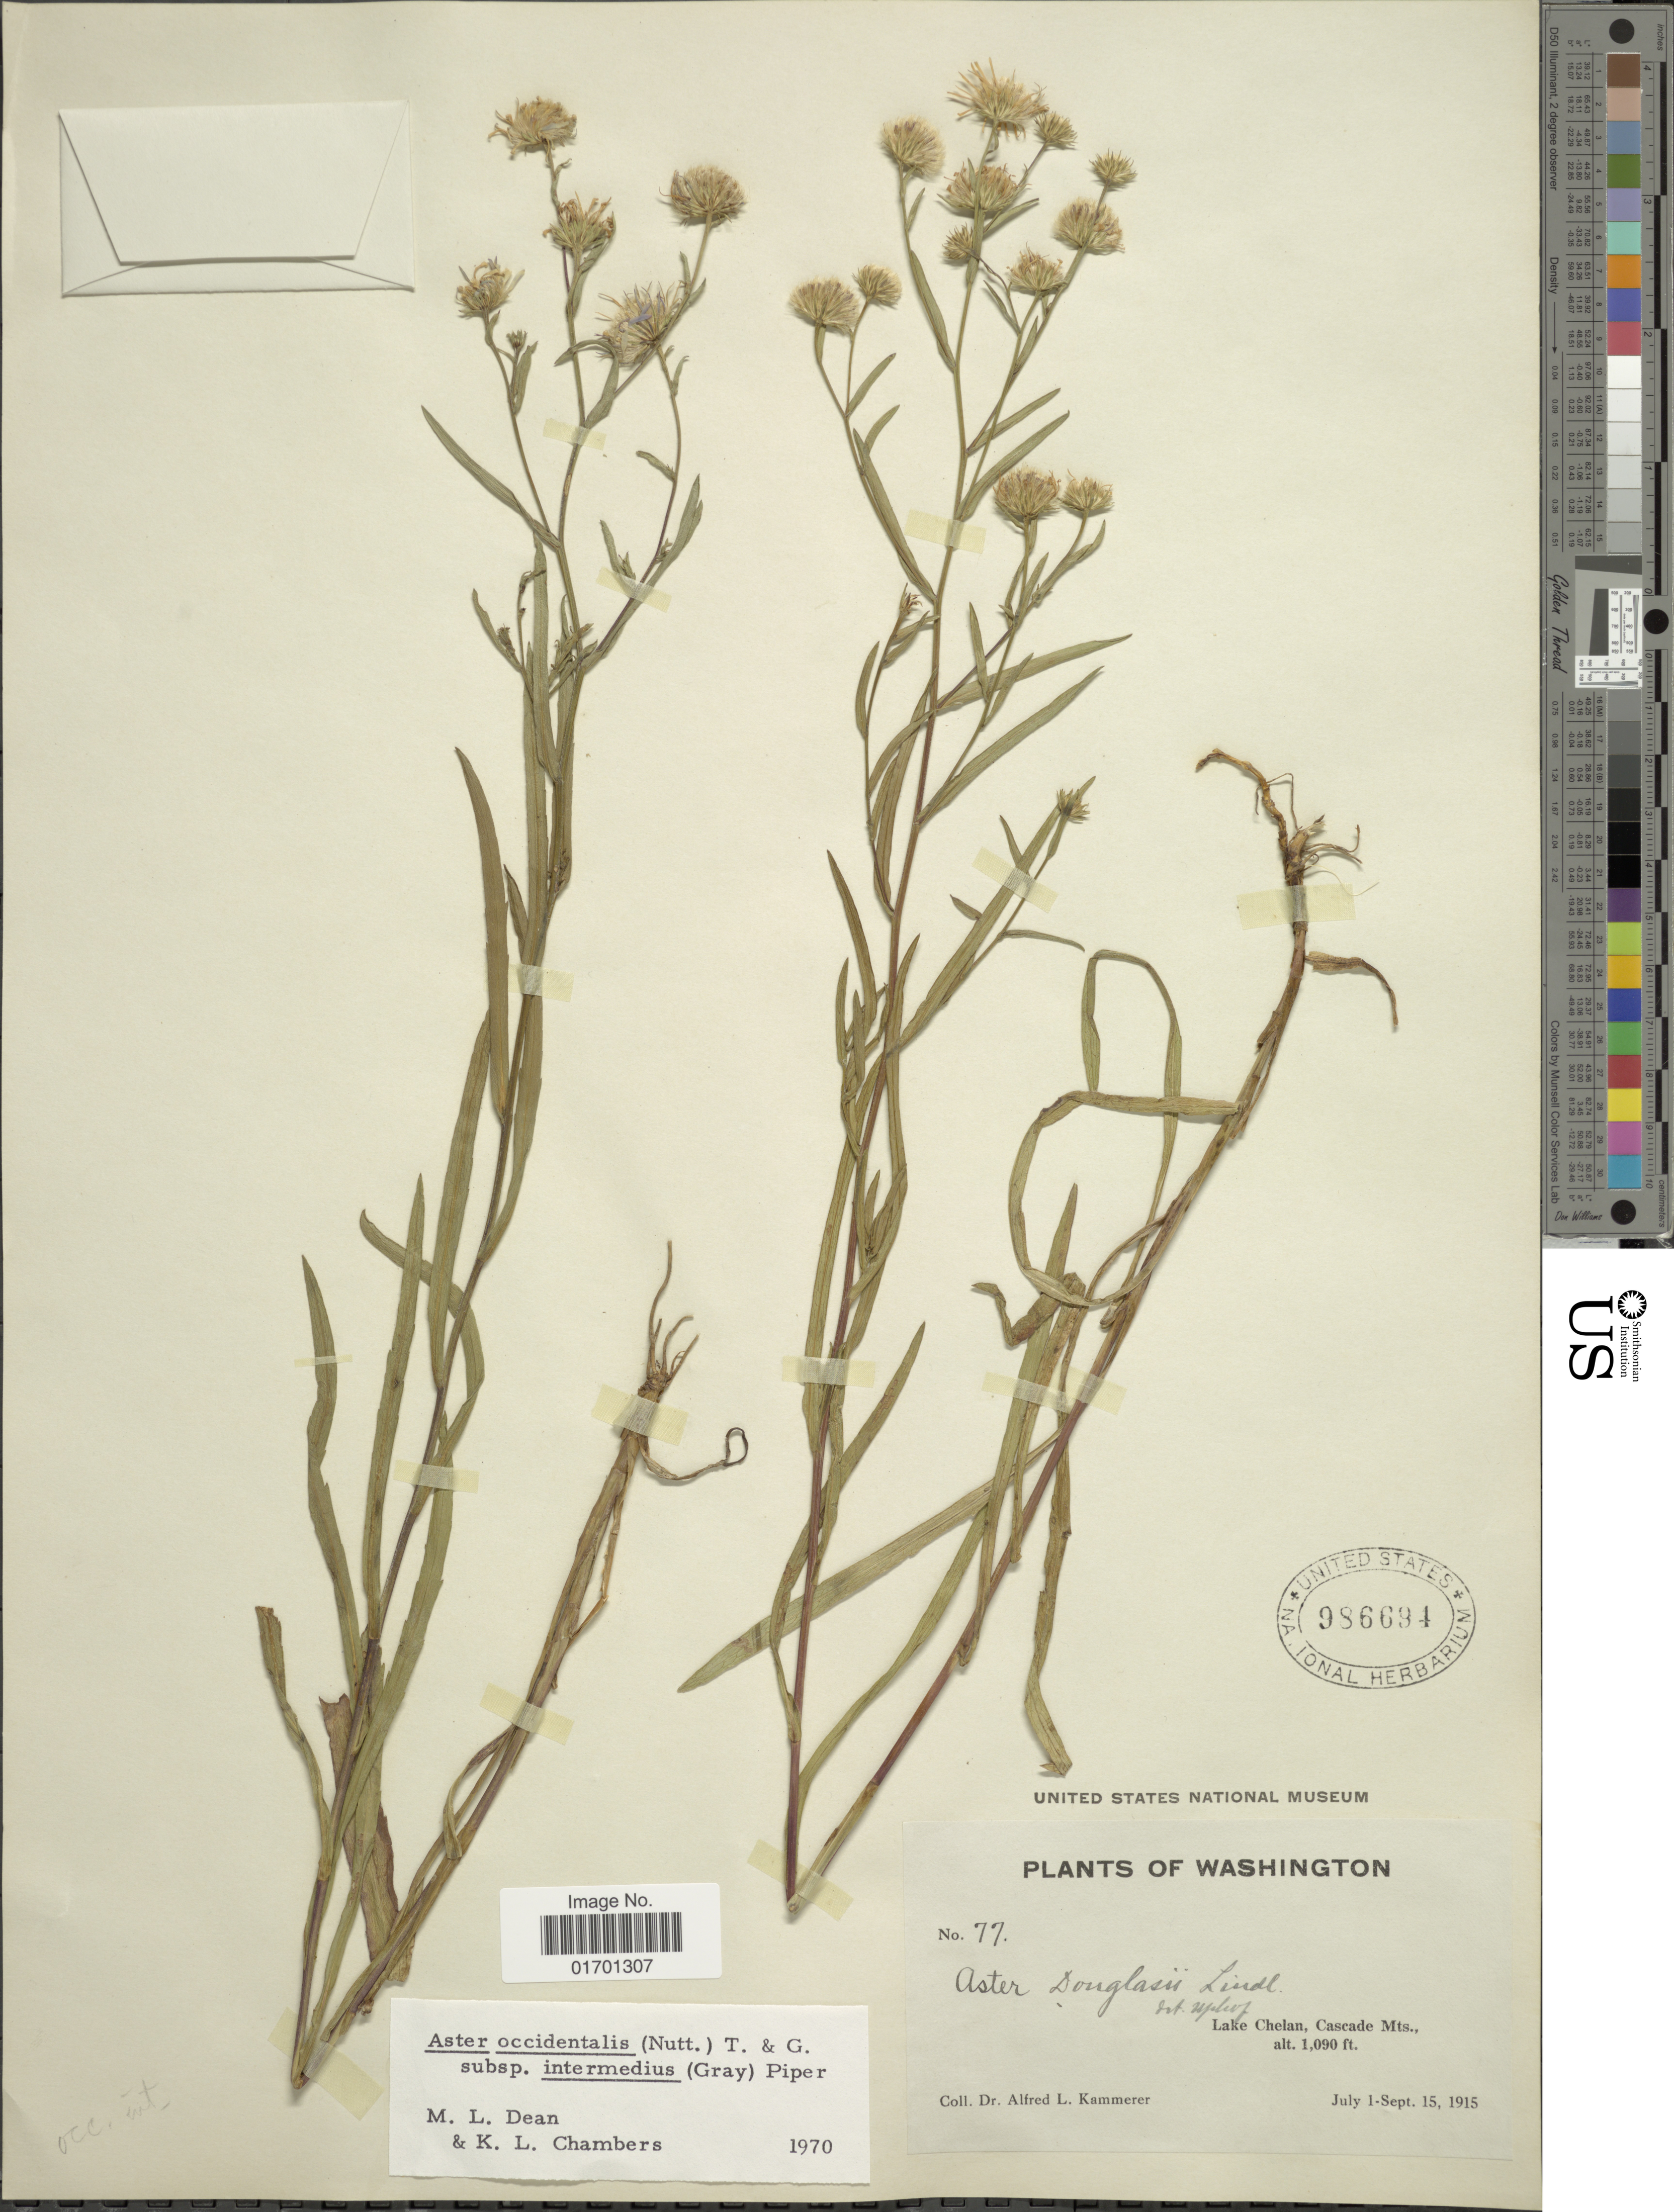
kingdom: Plantae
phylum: Tracheophyta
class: Magnoliopsida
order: Asterales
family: Asteraceae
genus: Symphyotrichum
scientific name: Symphyotrichum spathulatum var. intermedium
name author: (A. Gray) G.L. Nesom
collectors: A. Kammerer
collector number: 77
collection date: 1915-07-01/1915-09-15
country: United States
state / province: Washington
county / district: Chelan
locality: Lake Chelan, Cascade Mts.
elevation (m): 332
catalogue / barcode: US 986694